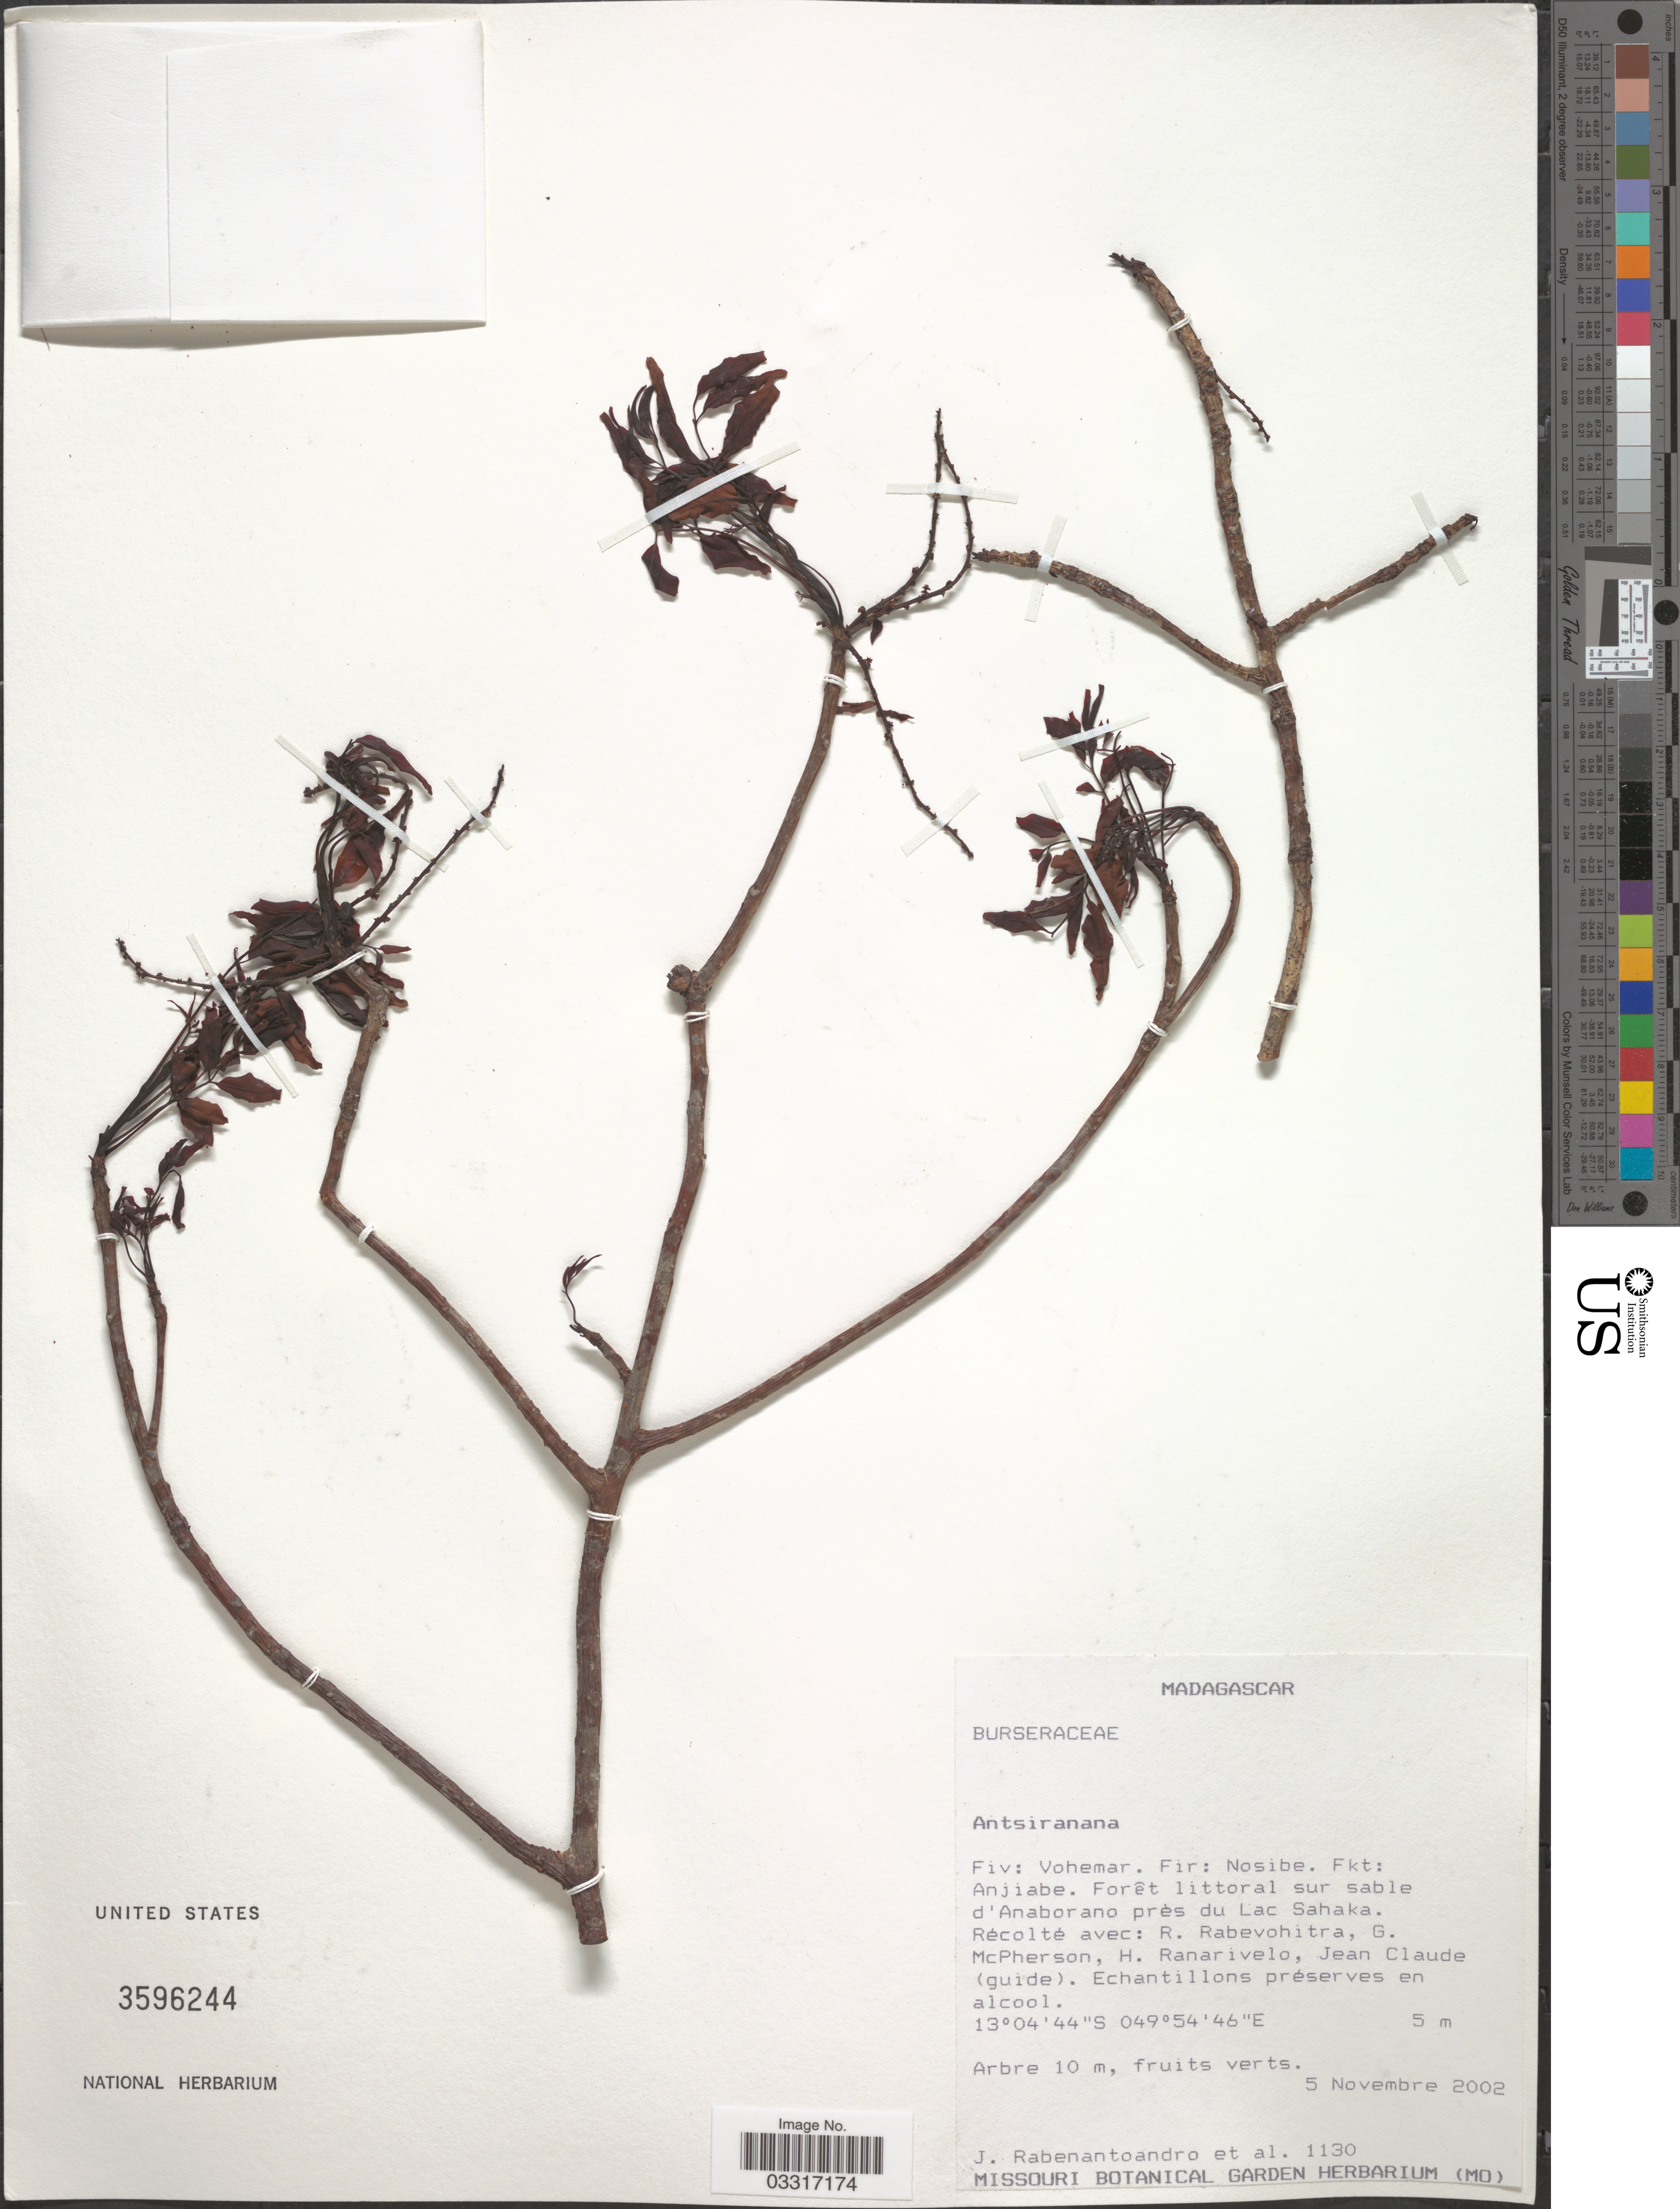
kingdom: Plantae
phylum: Tracheophyta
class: Magnoliopsida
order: Sapindales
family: Burseraceae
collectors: J. Rabenantoandro, R. Rabevohitra, G. McPherson, H. Ranarivelo & J. Claude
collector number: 1130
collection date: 2002-11-05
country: Madagascar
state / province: Sava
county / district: Vohémar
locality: Fiv: Vohemar. Fir: Nosibe. Fkt: Anjiabe. Forêt littoral sur sable d'Anaborano près du Lac Sahaka.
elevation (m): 5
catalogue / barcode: US 3596244